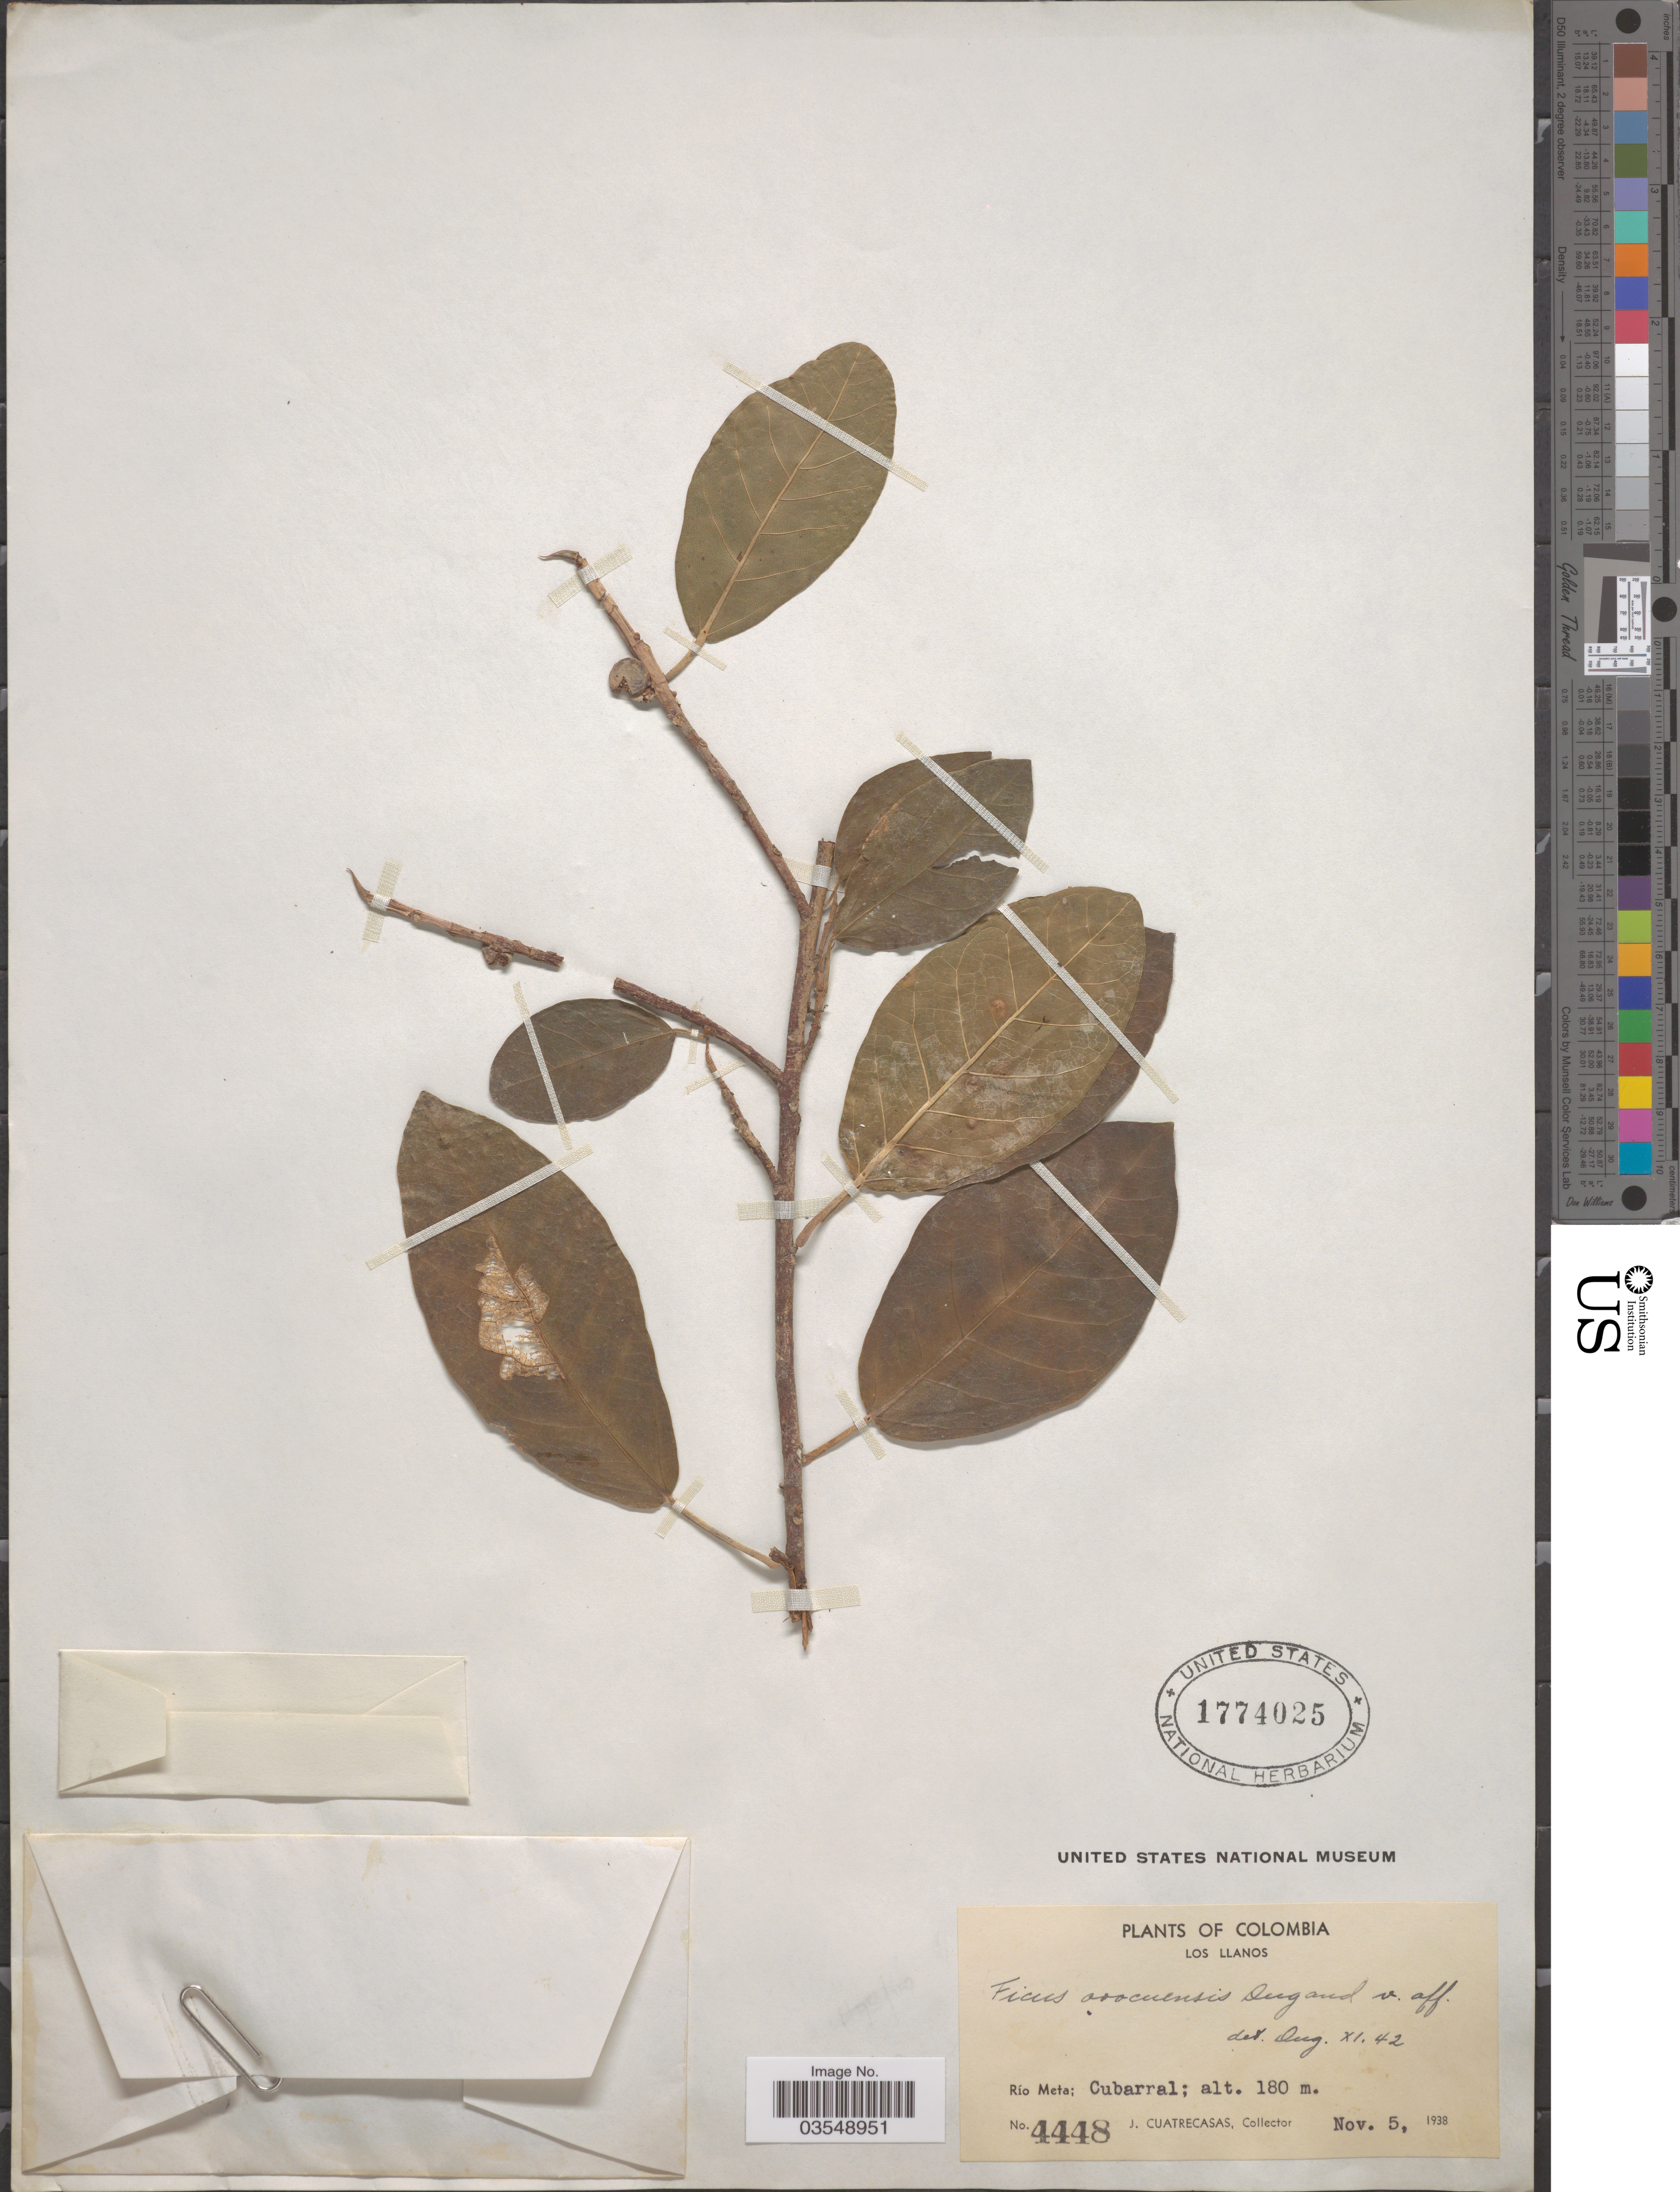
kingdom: Plantae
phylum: Tracheophyta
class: Magnoliopsida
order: Rosales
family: Moraceae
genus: Ficus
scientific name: Ficus orocuensis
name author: Dugand G.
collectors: J. Cuatrecasas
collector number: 4448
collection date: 1938-11-05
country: Colombia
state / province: Meta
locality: Los Llanos. Río Meta; Cubarral.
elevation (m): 180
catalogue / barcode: US 1774025